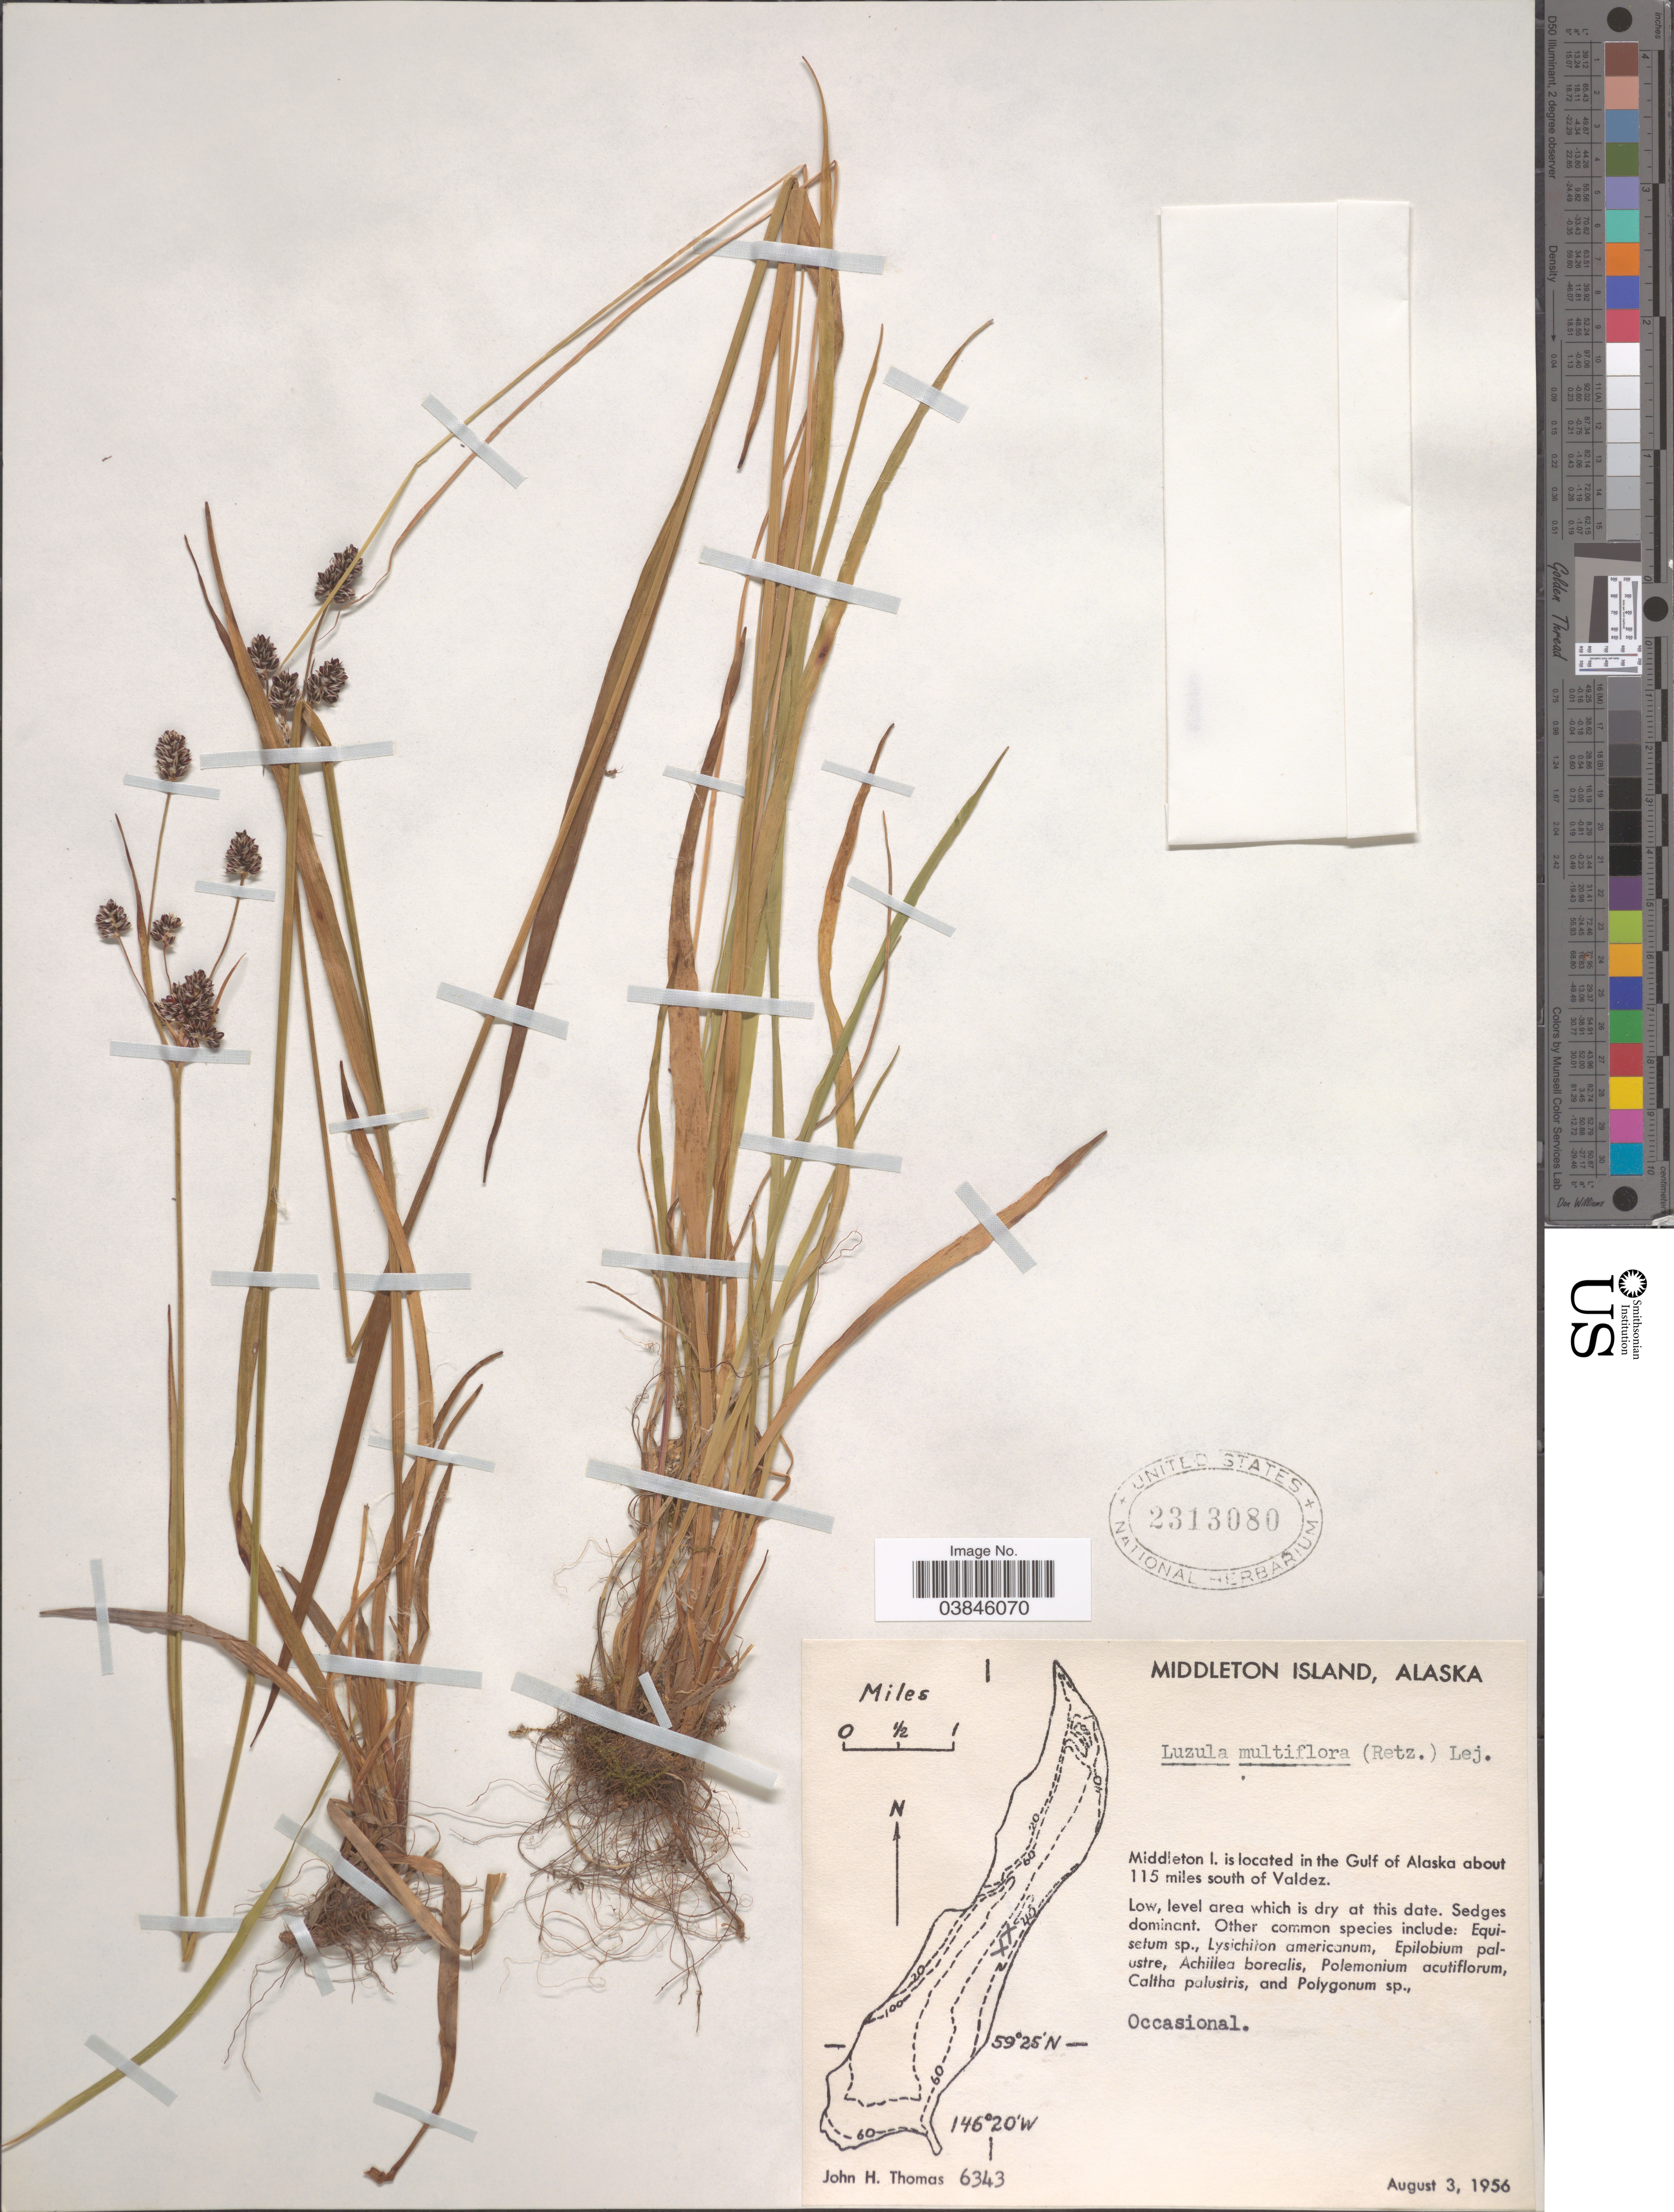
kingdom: Plantae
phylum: Tracheophyta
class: Liliopsida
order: Poales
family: Juncaceae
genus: Luzula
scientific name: Luzula multiflora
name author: (Ehrh.) Lej.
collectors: J. H. Thomas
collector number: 6343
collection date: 1956-08-03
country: United States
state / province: Alaska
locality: Middleton Island. Middleton I. is located in the Gulf of Alaska about 115 miles south of Valdez.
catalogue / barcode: US 2313080